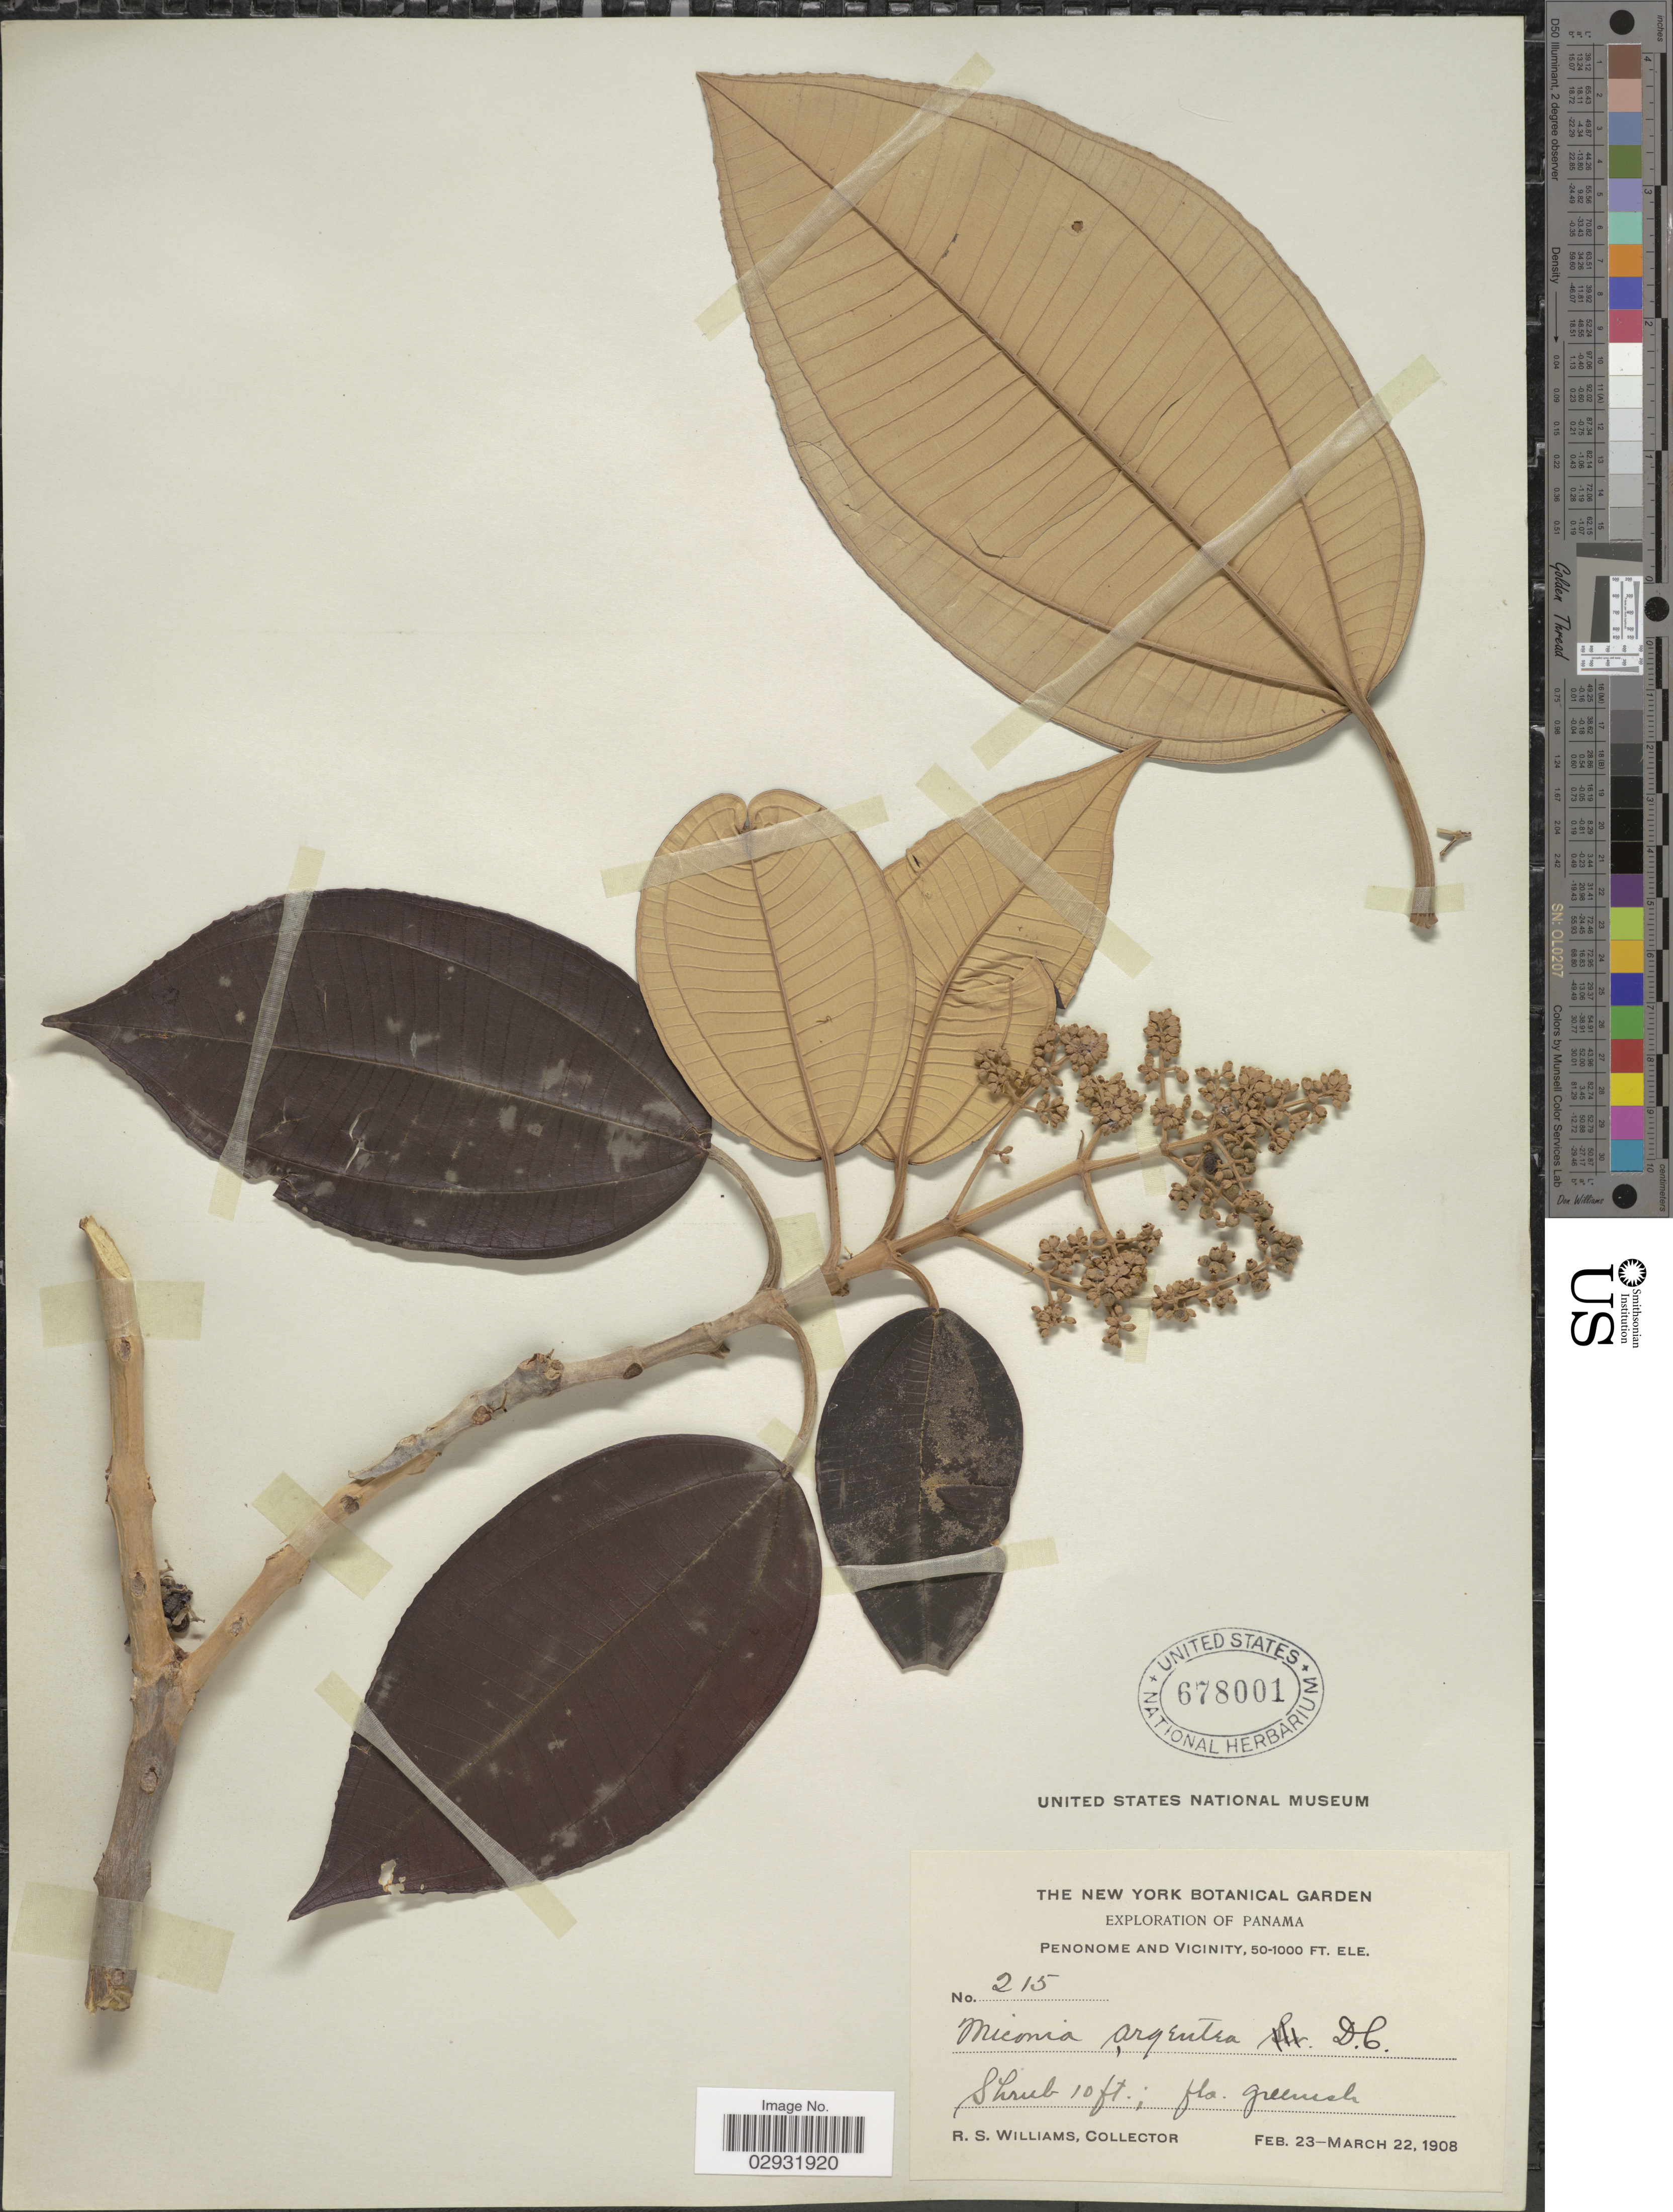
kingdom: Plantae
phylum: Tracheophyta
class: Magnoliopsida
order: Myrtales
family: Melastomataceae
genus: Miconia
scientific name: Miconia argentea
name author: (Sw.) DC.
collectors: R. S. Williams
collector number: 215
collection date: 1908-02-23/1908-03-22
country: Panama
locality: Penonome and vicinity.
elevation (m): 152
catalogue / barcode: US 678001